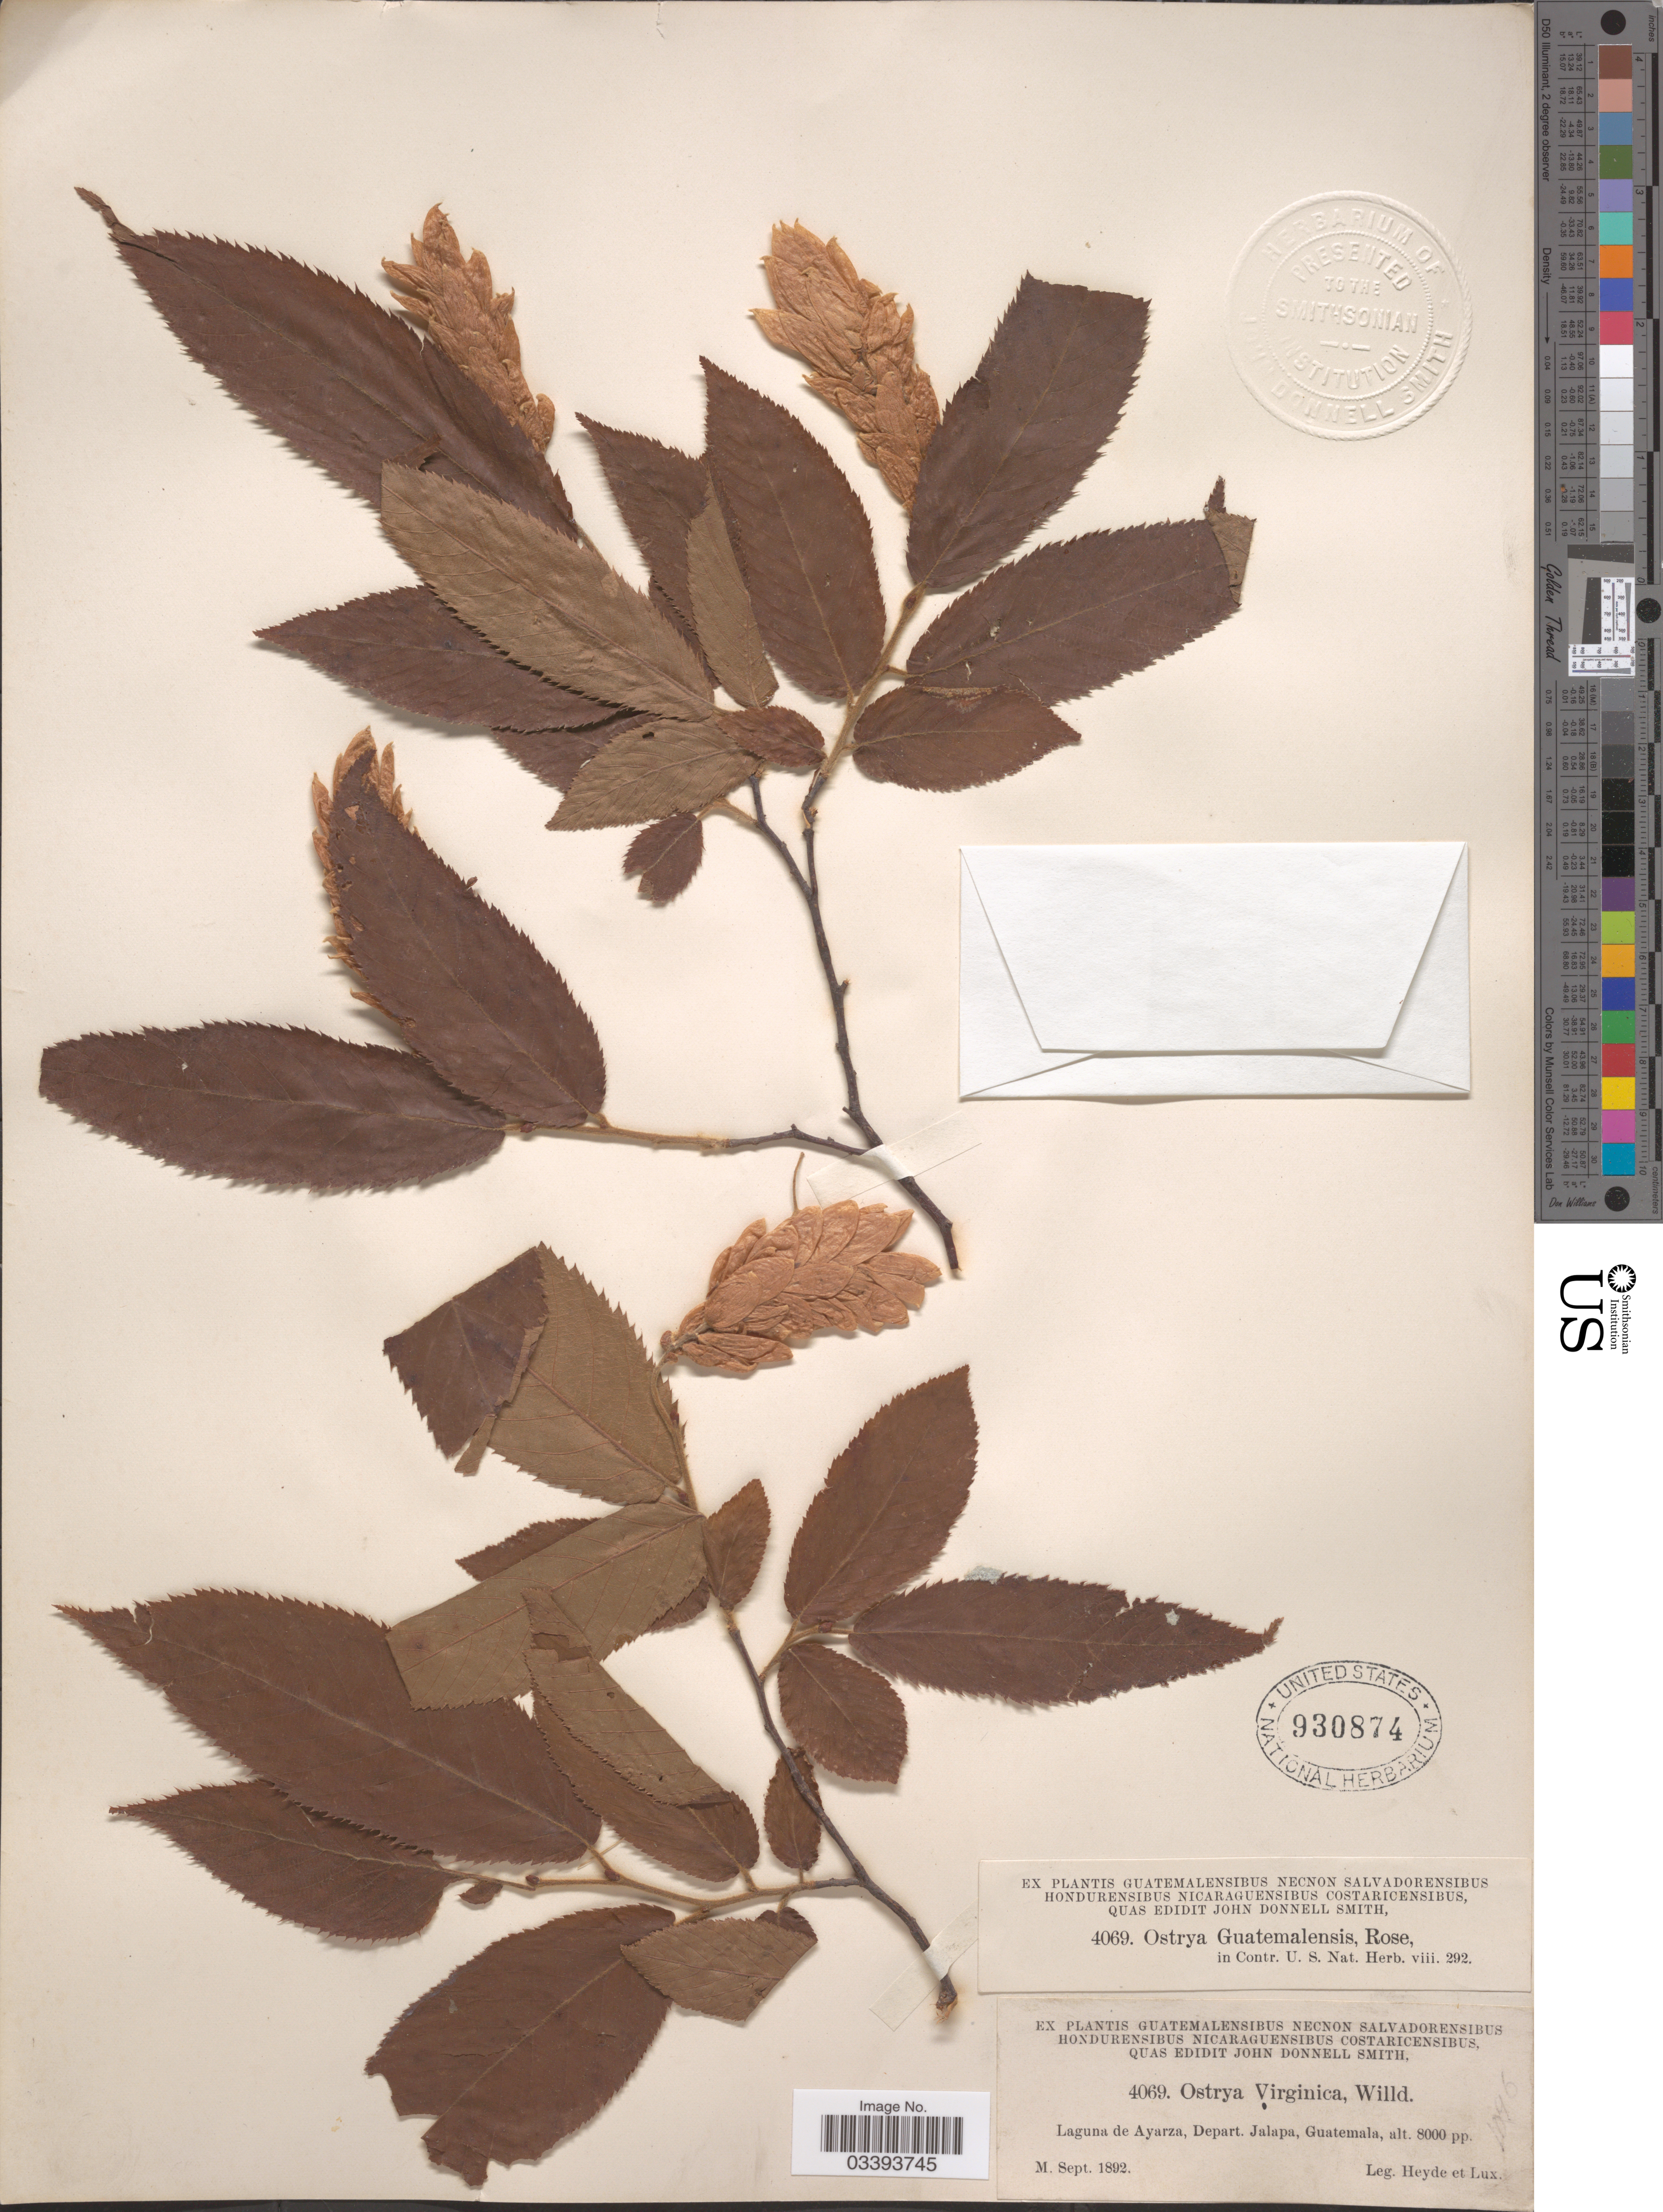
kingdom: Plantae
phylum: Tracheophyta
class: Magnoliopsida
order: Fagales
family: Betulaceae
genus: Ostrya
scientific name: Ostrya guatemalensis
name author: (H.J.P. Winkl.) Rose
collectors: Heyde & Lux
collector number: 4069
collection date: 1892-09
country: Guatemala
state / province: Jalapa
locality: Laguna de Ayarza, Depart. Jalapa.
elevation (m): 2438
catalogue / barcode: US 930874